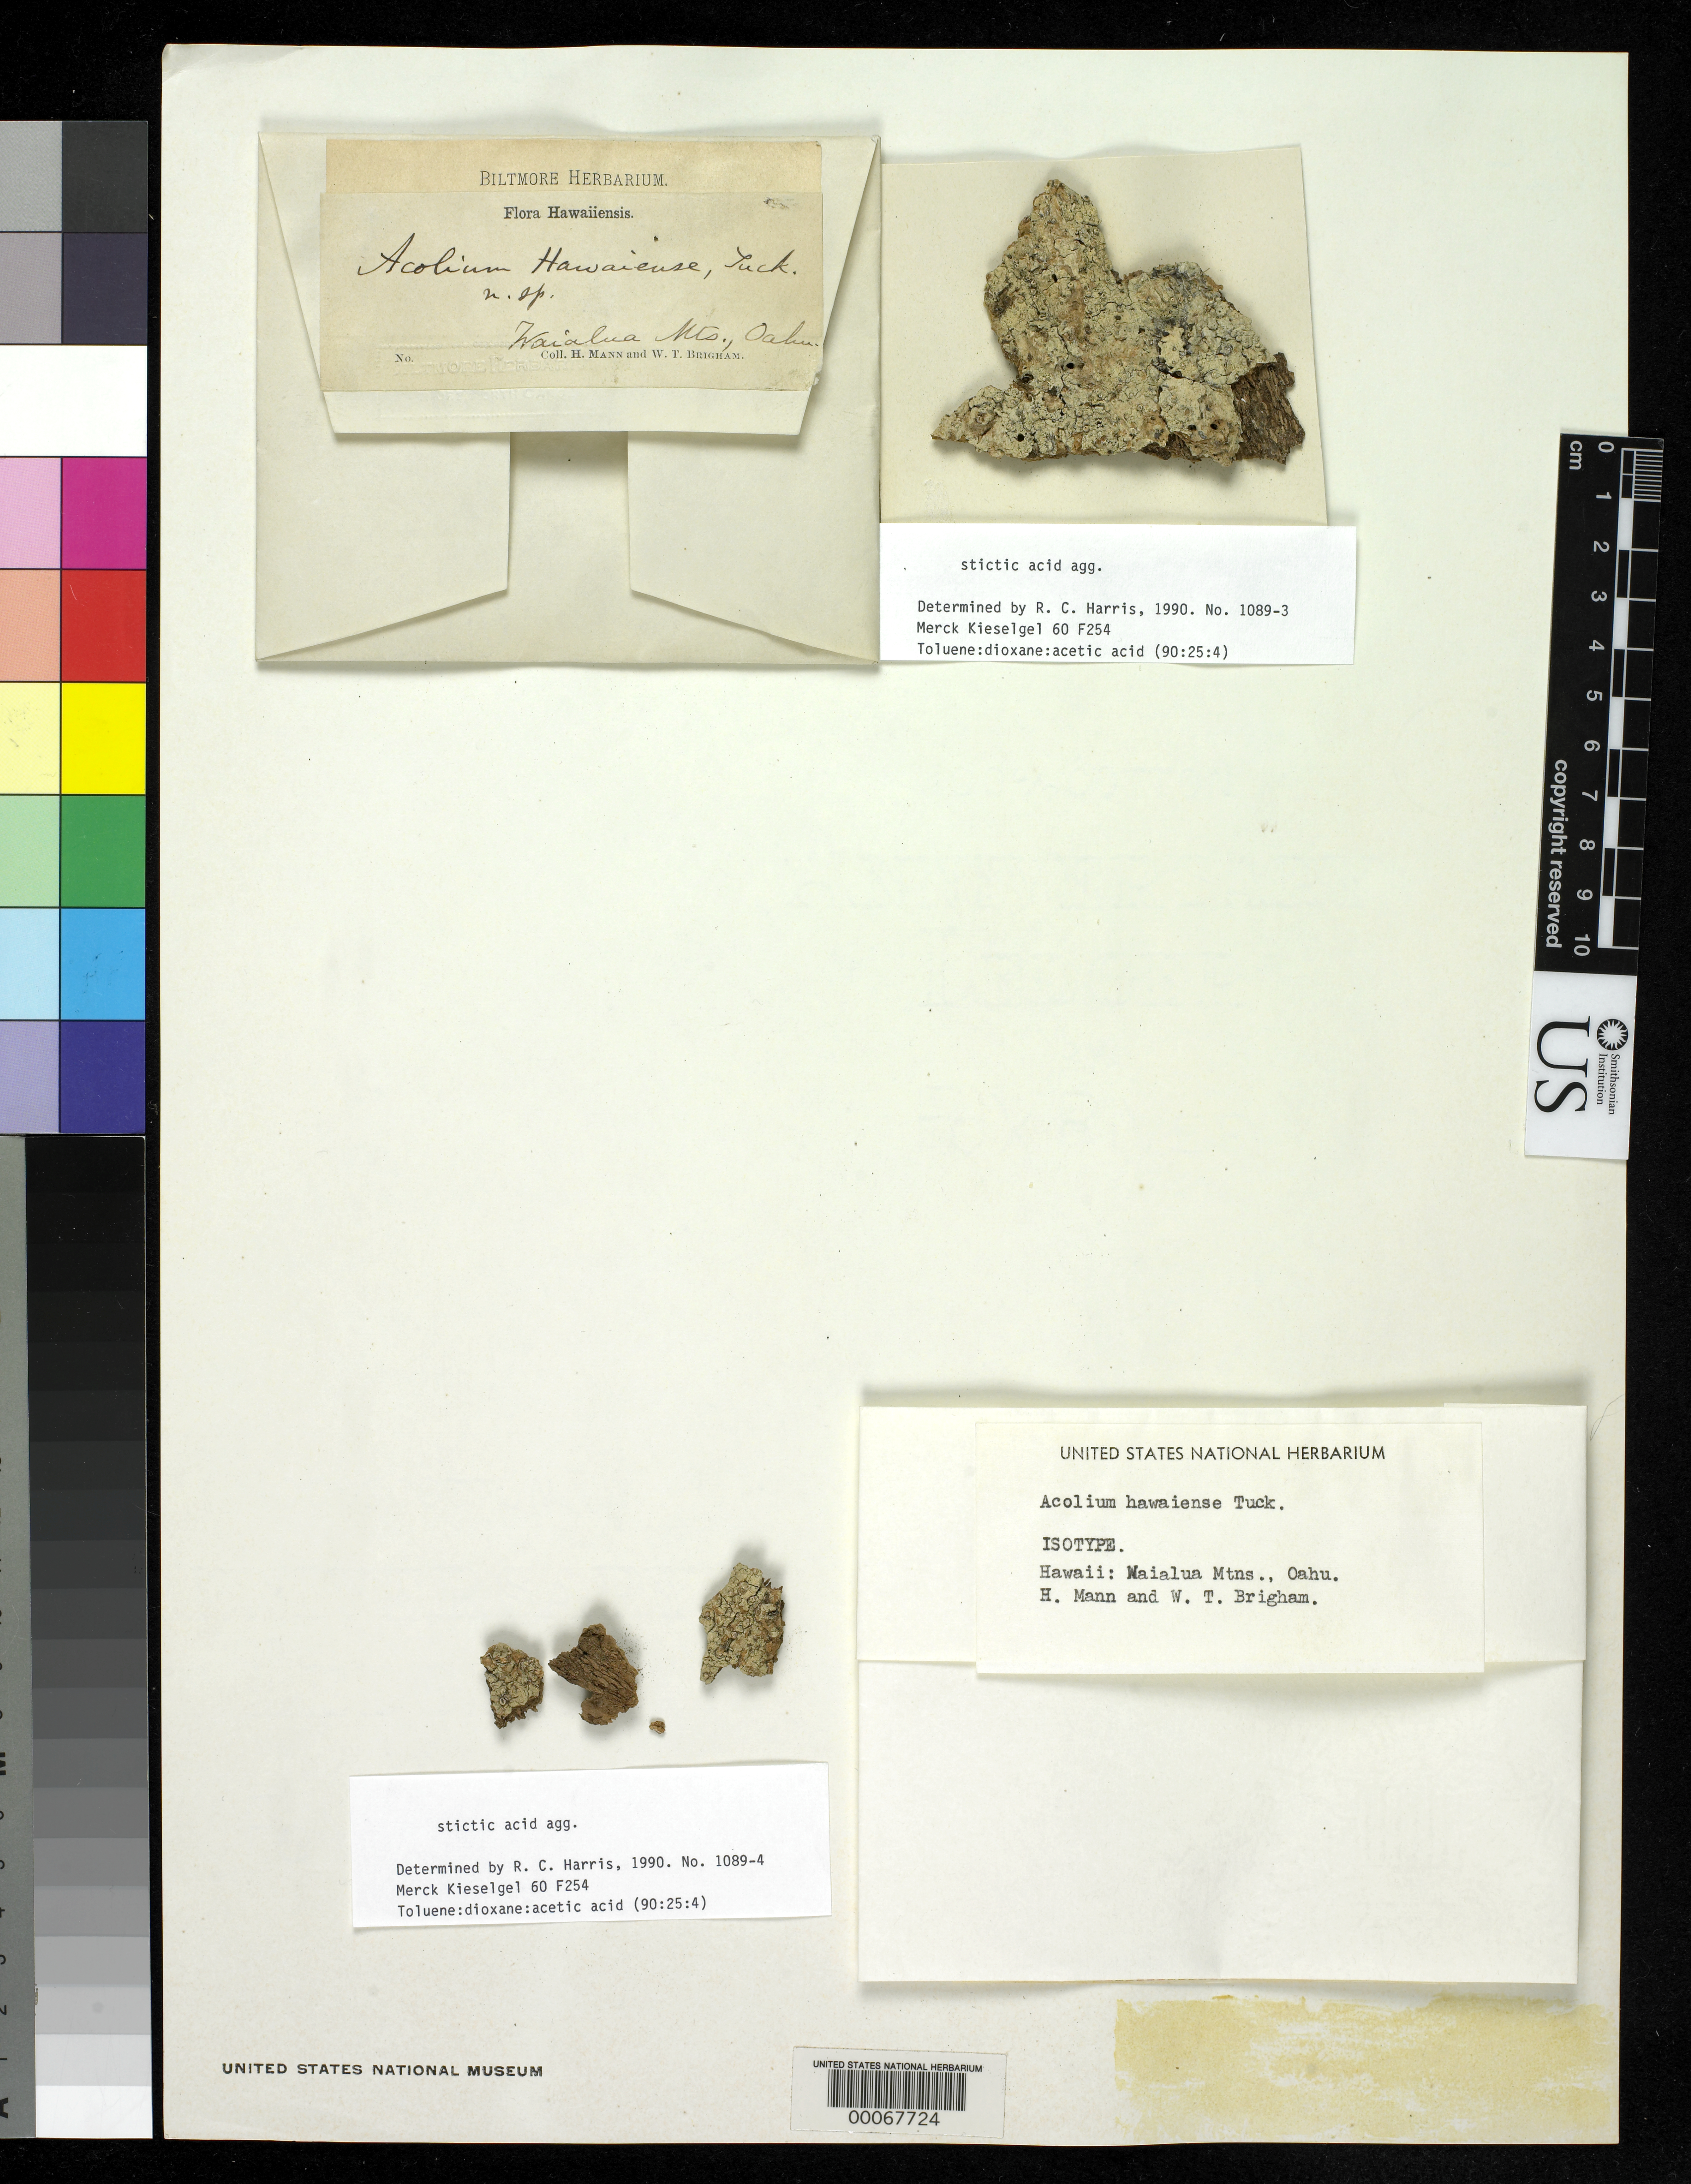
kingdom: Fungi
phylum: Ascomycota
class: Lecanoromycetes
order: Caliciales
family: Caliciaceae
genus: Acolium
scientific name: Acolium hawaiense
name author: Tuck.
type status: Isotype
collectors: H. Mann & W. T. Brigham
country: United States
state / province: Hawaii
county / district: Honolulu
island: Oahu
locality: Waialua Mts.